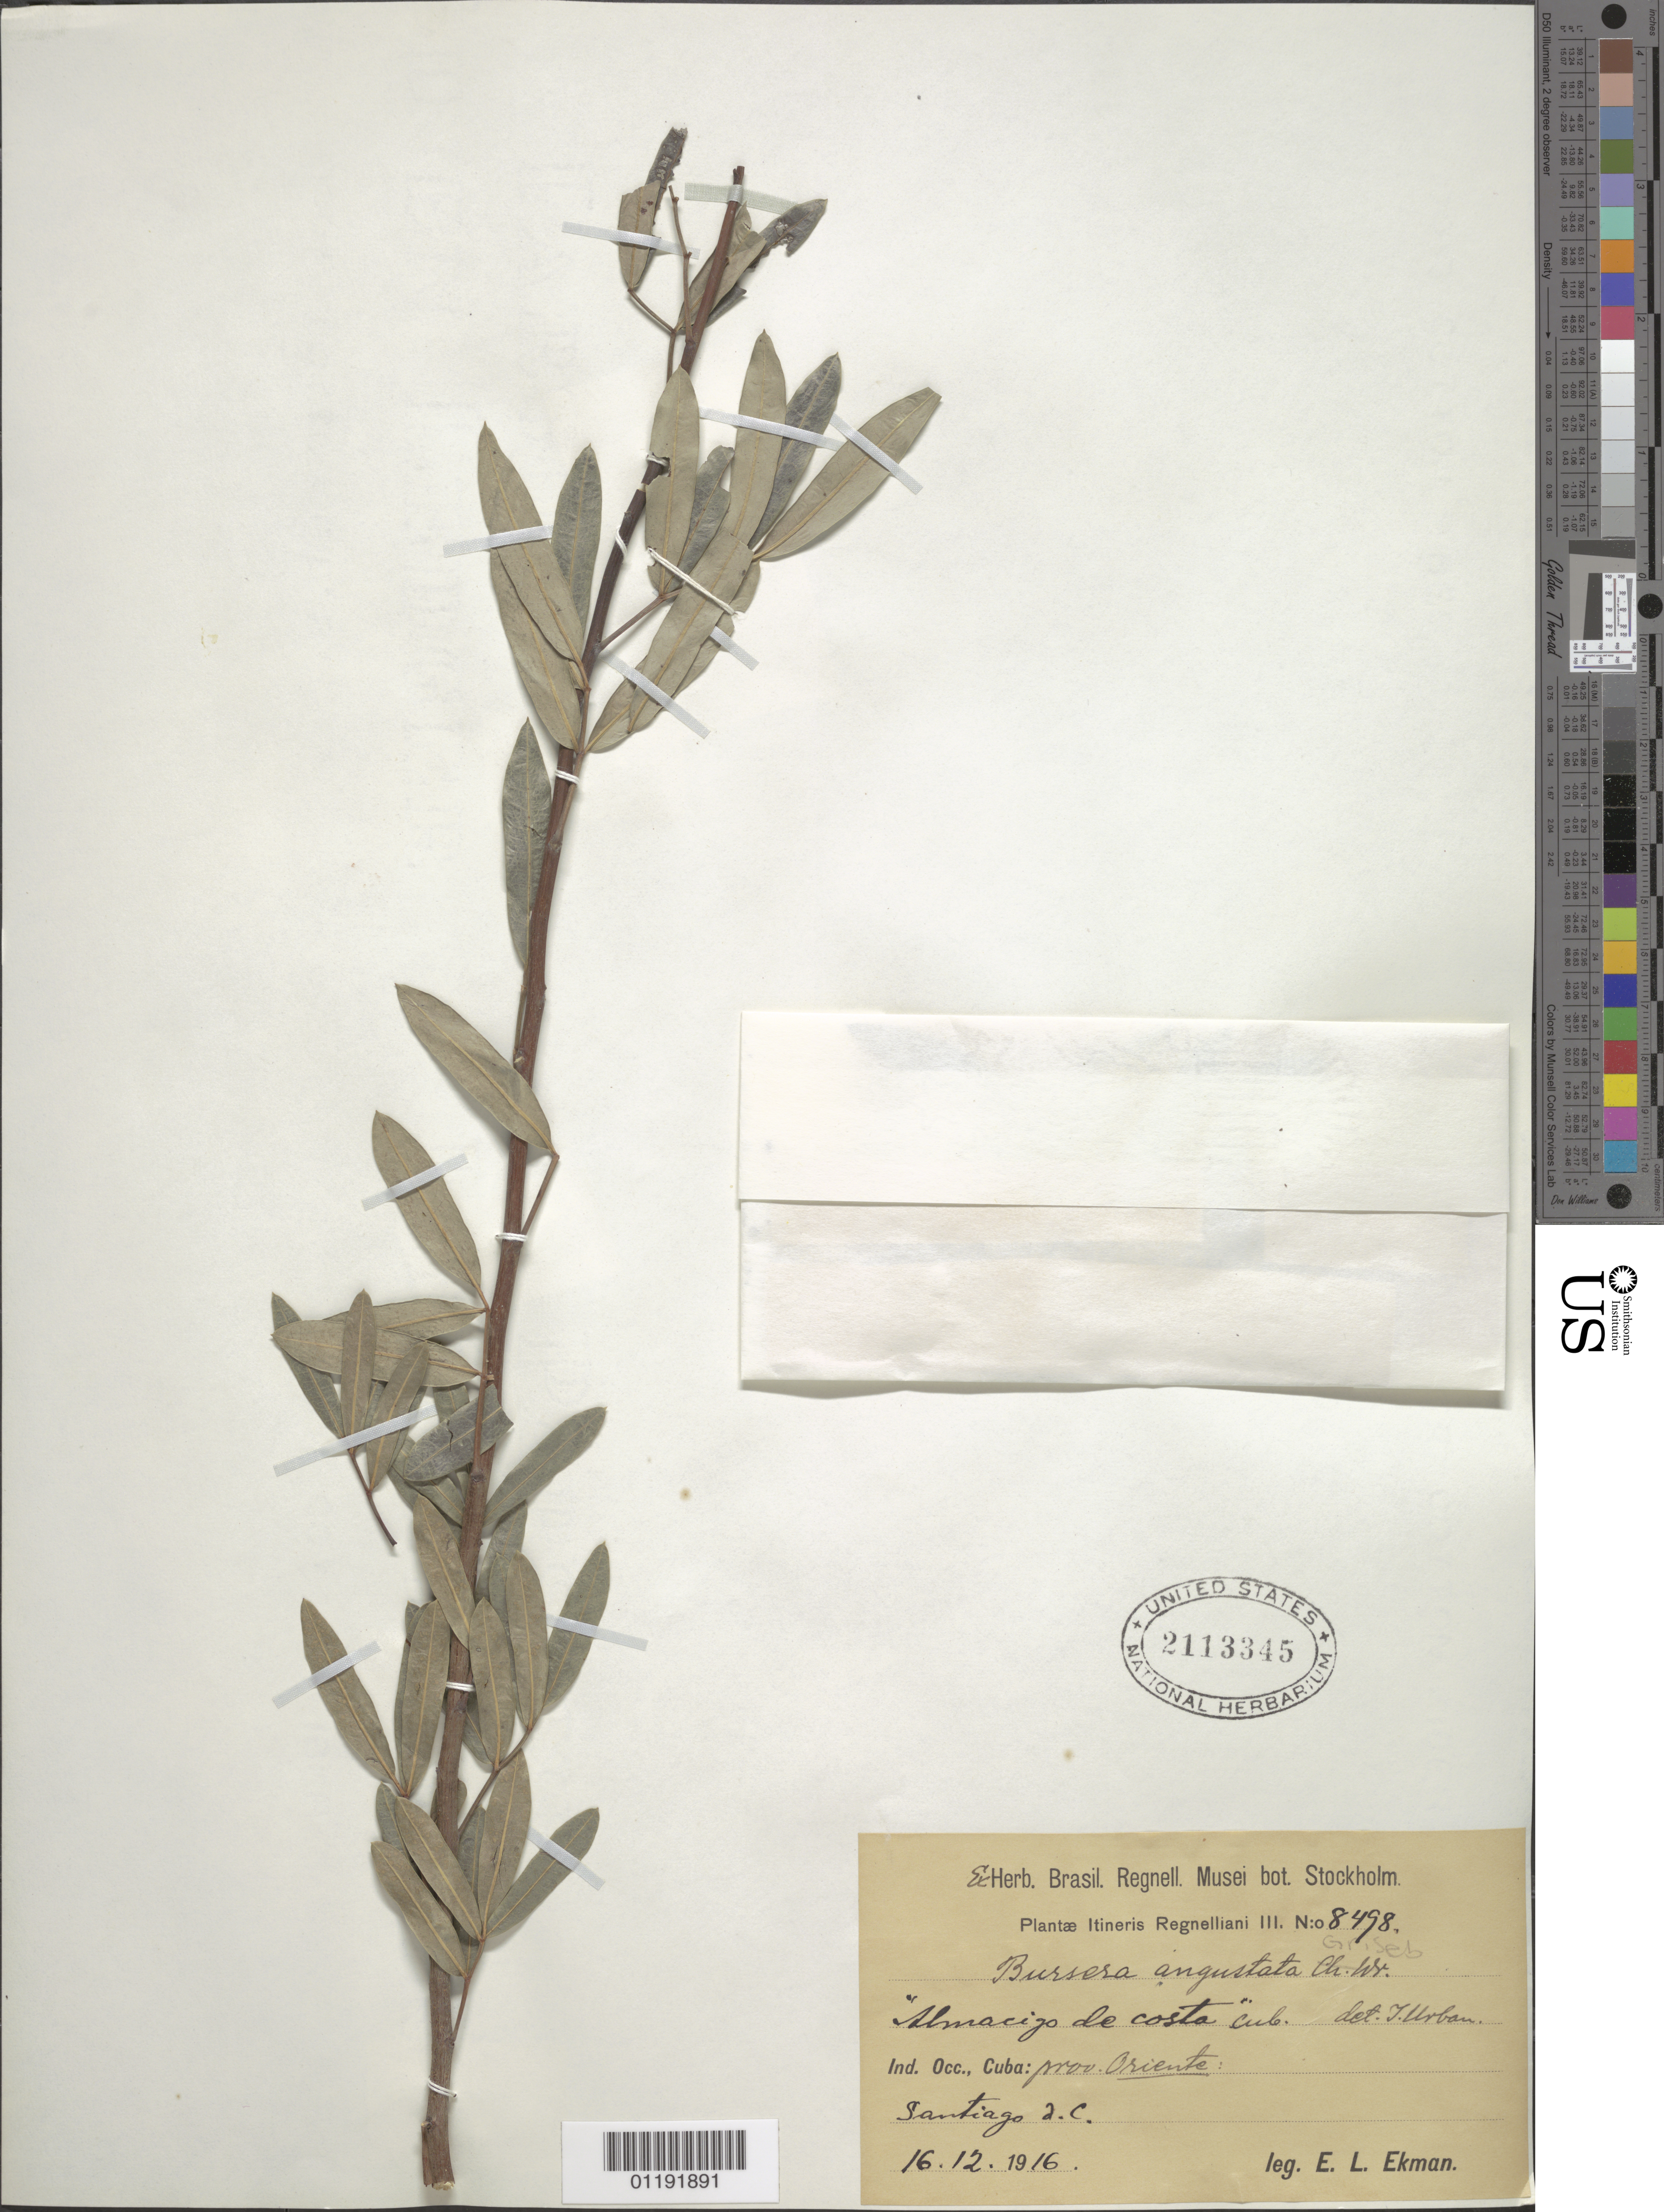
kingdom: Plantae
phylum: Tracheophyta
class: Magnoliopsida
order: Sapindales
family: Burseraceae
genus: Bursera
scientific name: Bursera angustata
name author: Griseb.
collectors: E. L. Ekman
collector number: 8498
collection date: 1916-12-16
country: Cuba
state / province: Oriente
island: Cuba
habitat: Seedbed by coast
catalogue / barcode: US 2113345